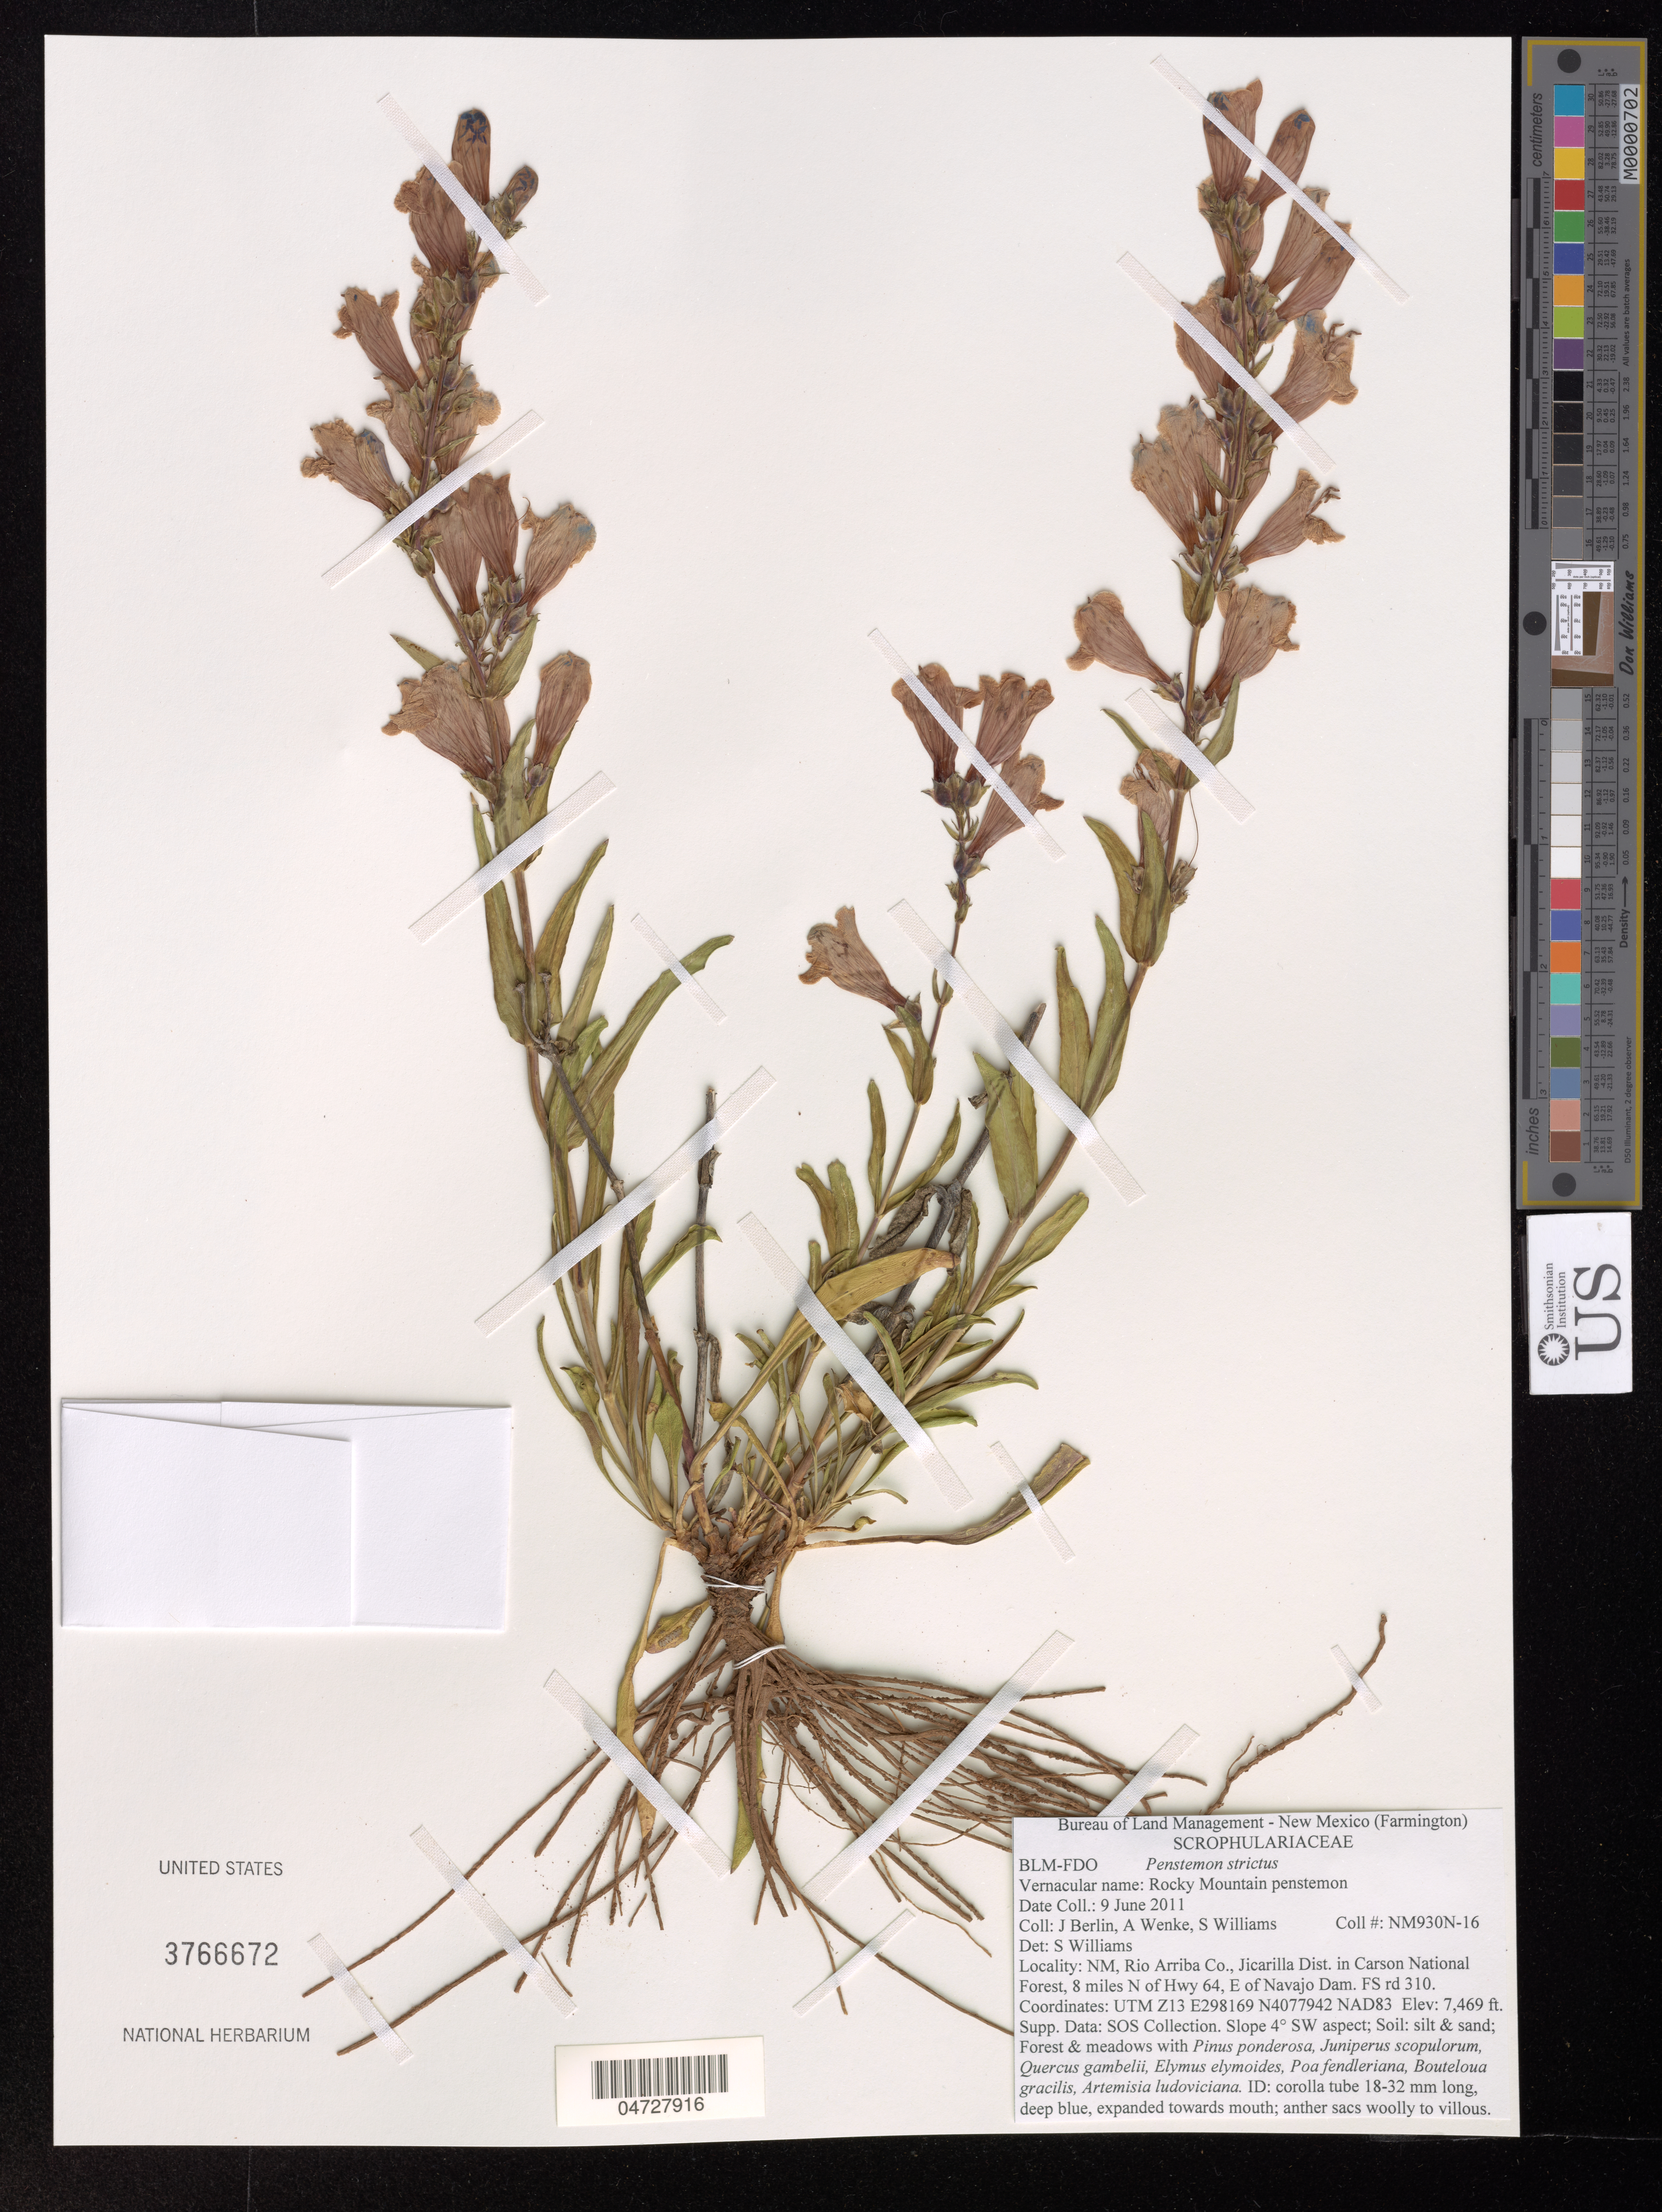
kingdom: Plantae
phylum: Tracheophyta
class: Magnoliopsida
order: Lamiales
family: Plantaginaceae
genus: Penstemon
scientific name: Penstemon strictus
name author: Benth.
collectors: J. Berlin & A. Wenke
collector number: NM930N-16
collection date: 2011-06-09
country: United States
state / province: New Mexico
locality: Rio Arriba Co., Jicarilla Dist. in Carson National Forest, 8 miles N of Hwy 64, E of Navajo Dam. UTM Z13 E298169 N4077942 NAD83.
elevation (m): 2277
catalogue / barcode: US 3766672